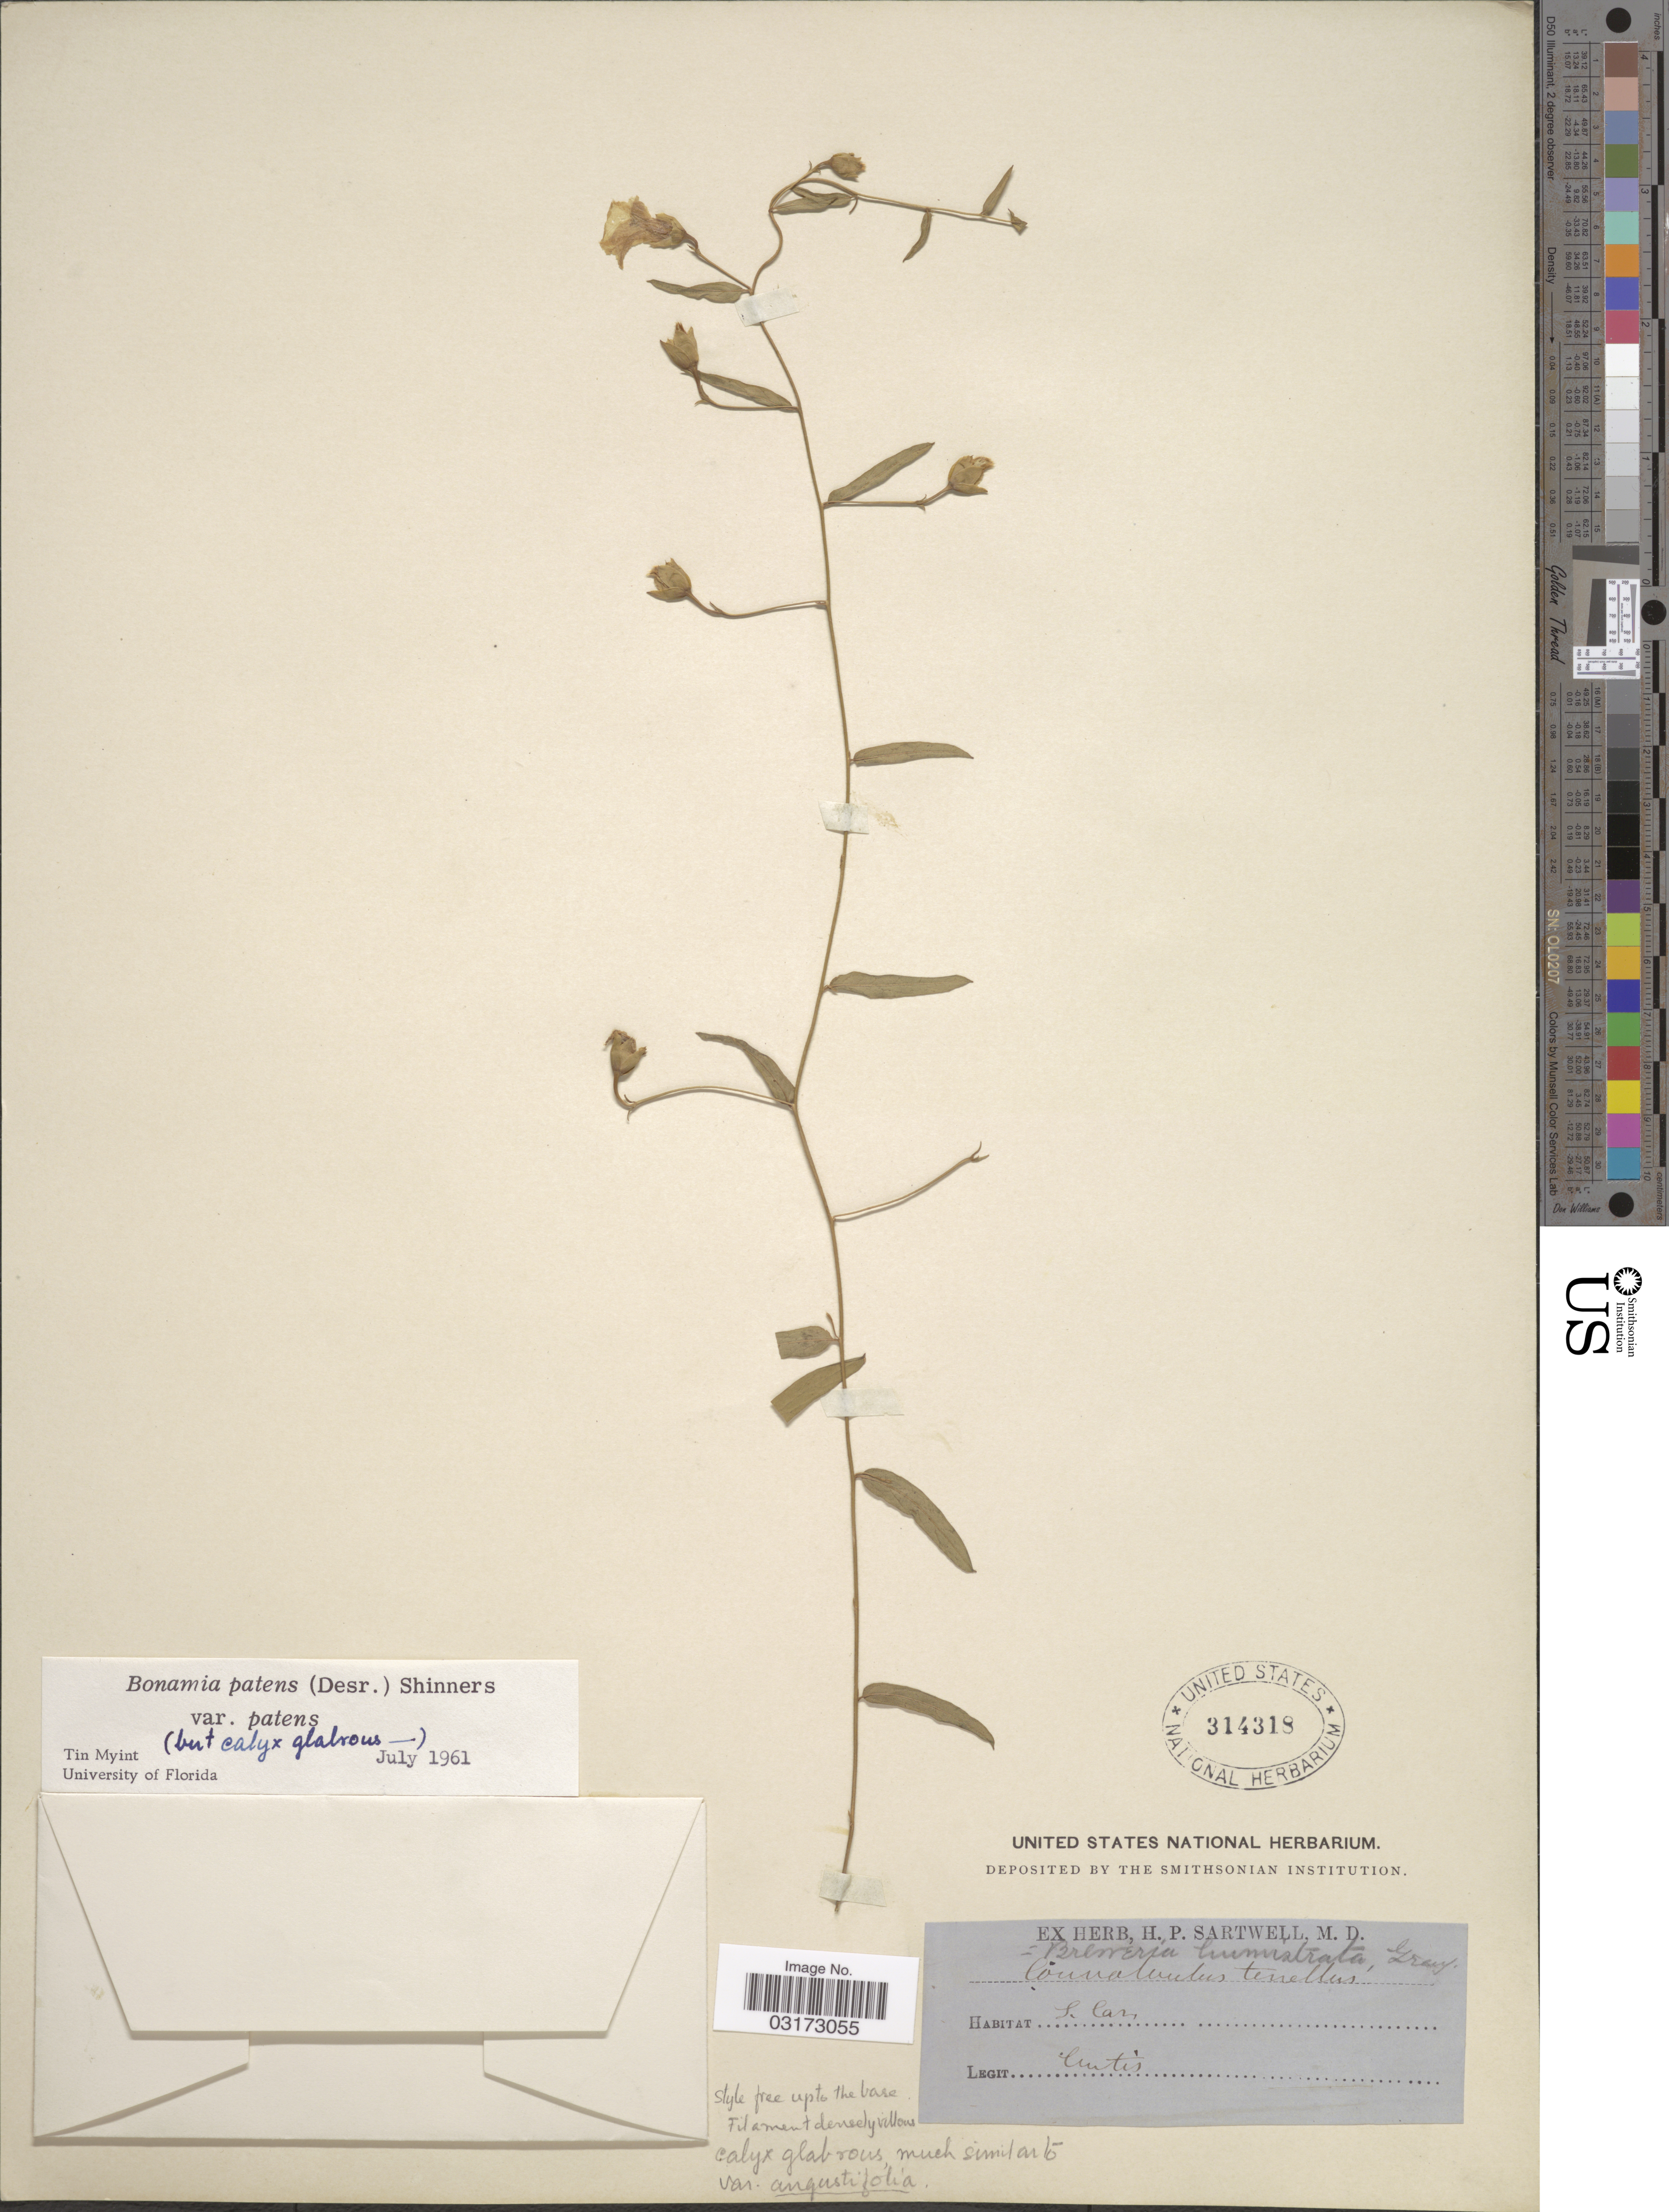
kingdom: Plantae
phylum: Tracheophyta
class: Magnoliopsida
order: Solanales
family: Convolvulaceae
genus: Stylisma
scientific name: Stylisma patens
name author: (Desr.) Myint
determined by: Strong, Mark T., (BOT), Smithsonian Institution - National Museum of Natural History (UNITED STATES)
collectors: -. Curtis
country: United States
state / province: South Carolina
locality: S. Car.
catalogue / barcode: US 314318